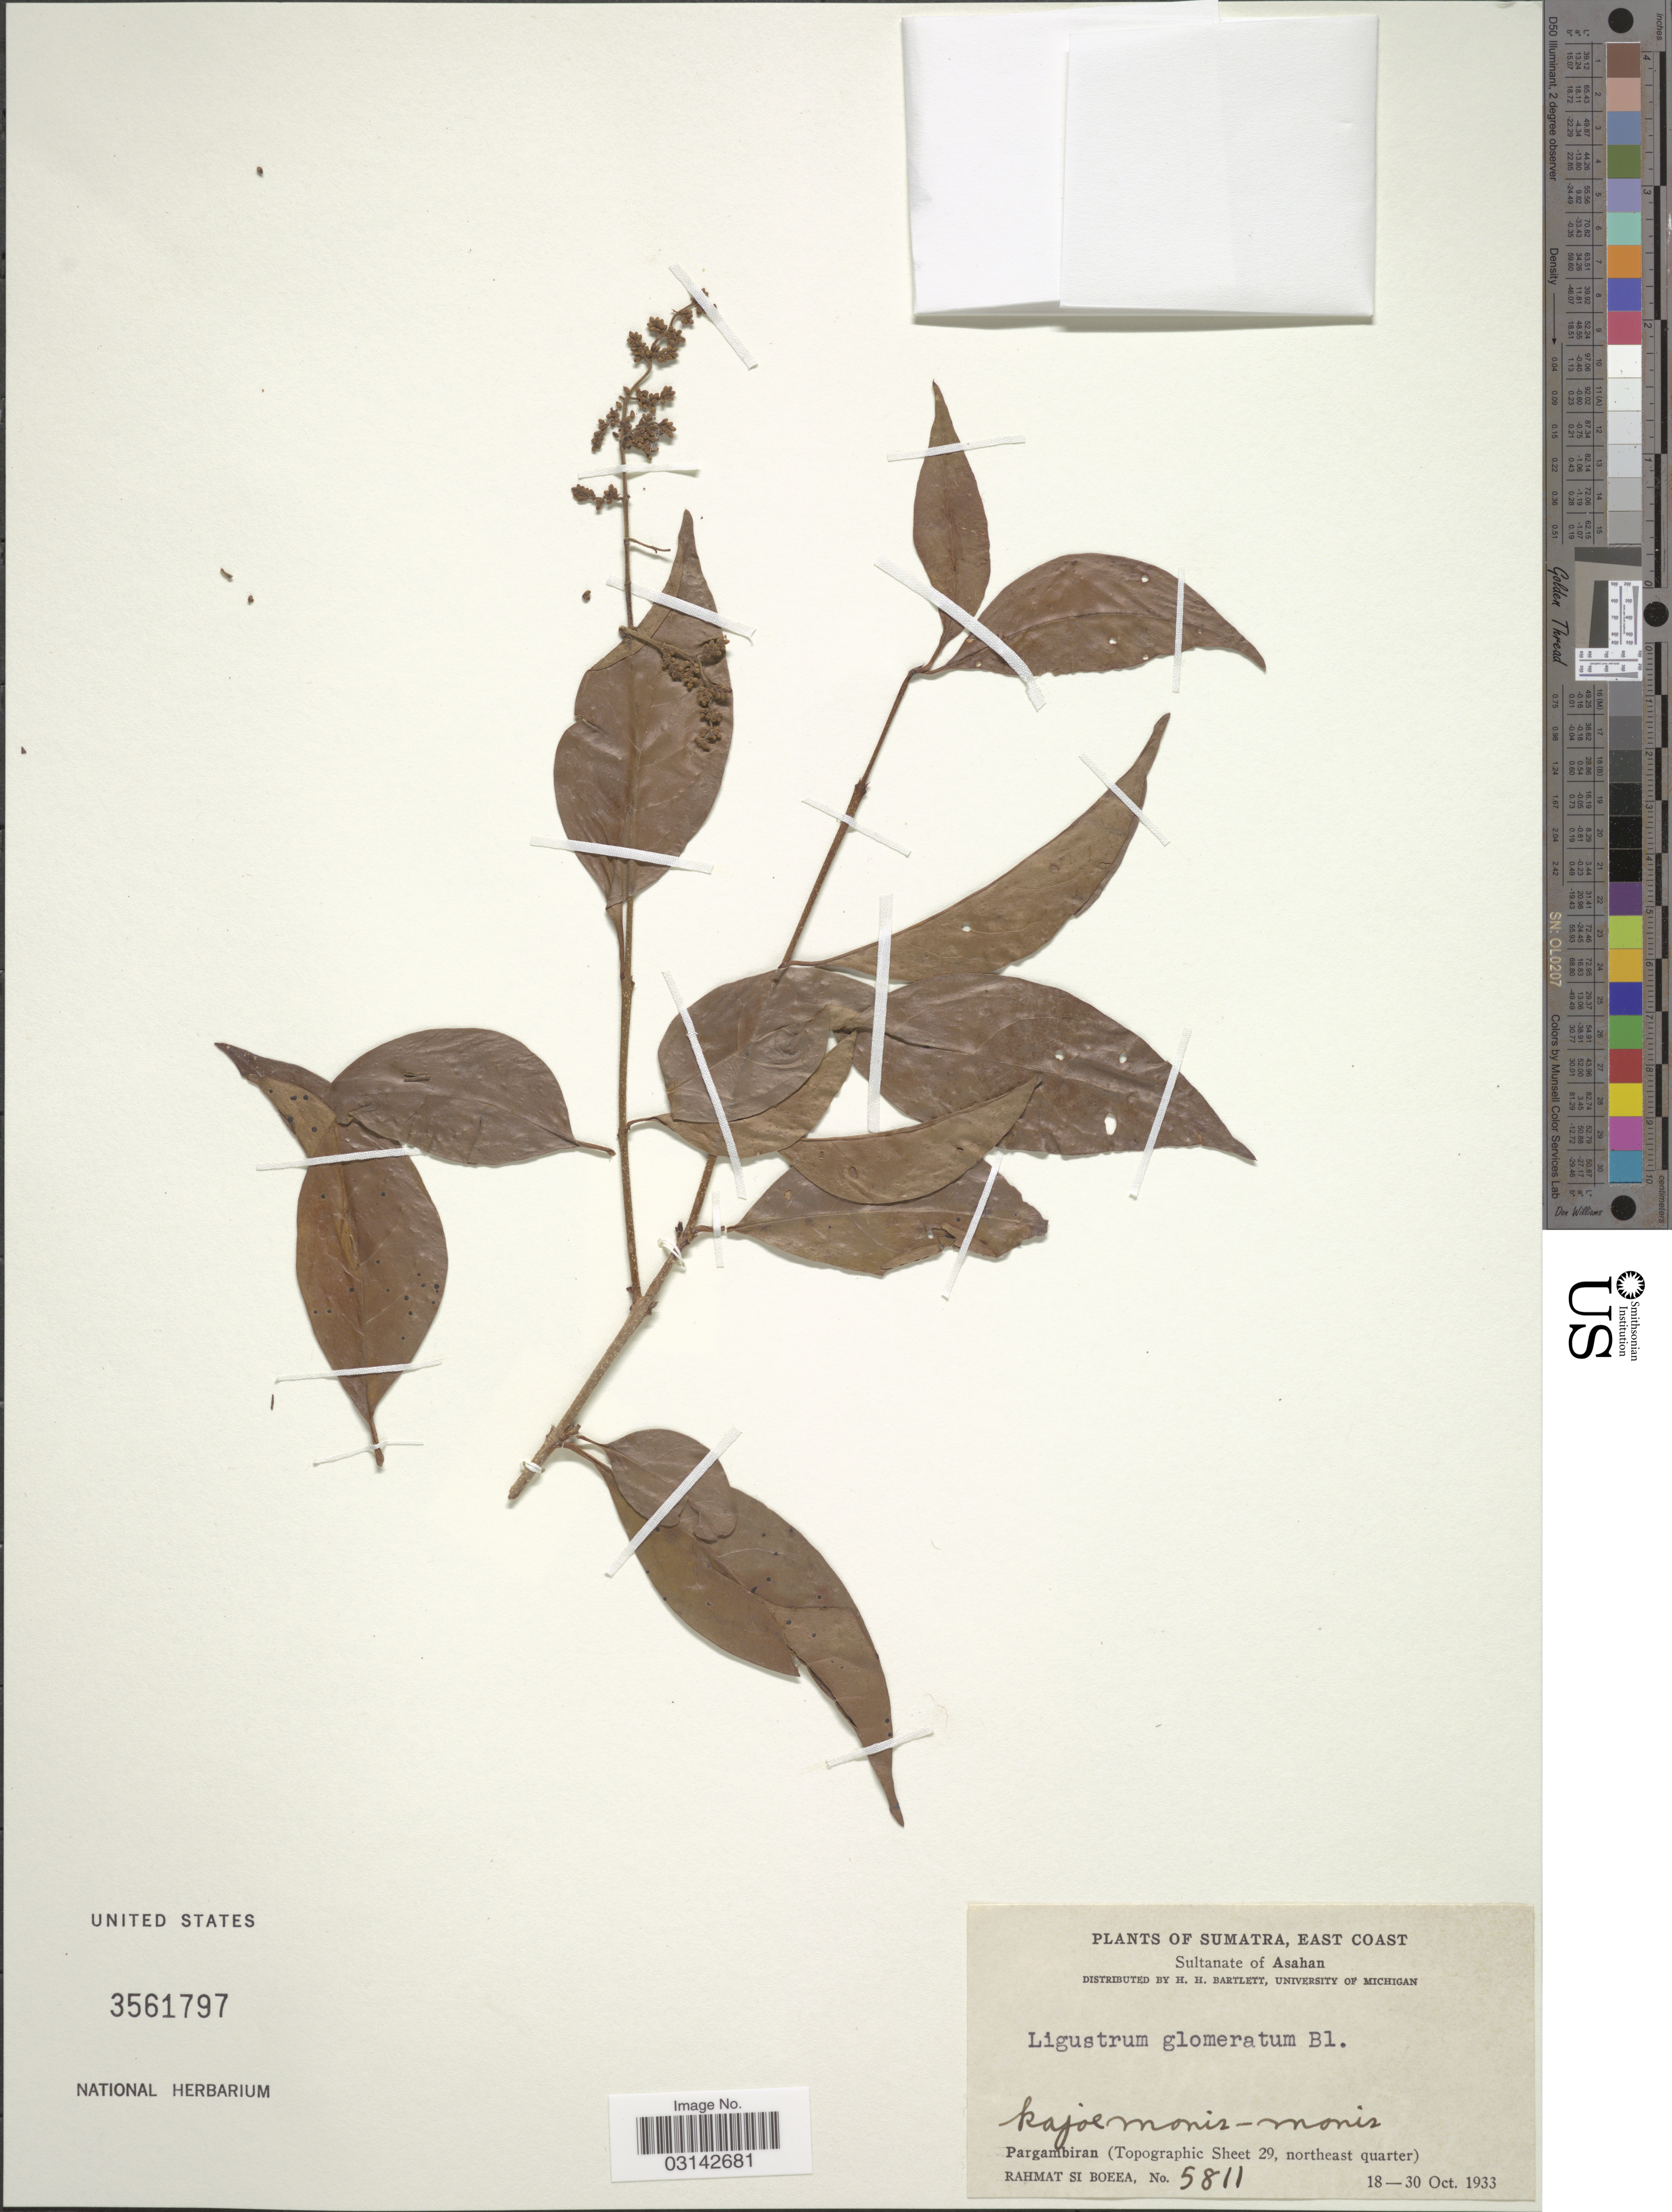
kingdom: Plantae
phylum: Tracheophyta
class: Magnoliopsida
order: Lamiales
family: Oleaceae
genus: Ligustrum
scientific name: Ligustrum glomeratum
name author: Blume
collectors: Rahmat Si Boeea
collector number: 5811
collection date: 1933-10-18/1933-10-30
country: Indonesia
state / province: Sumatra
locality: East Coast, Sultanate of Asahan. Pargambiran (Topographic Sheet 29, northeast quarter).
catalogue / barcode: US 3561797